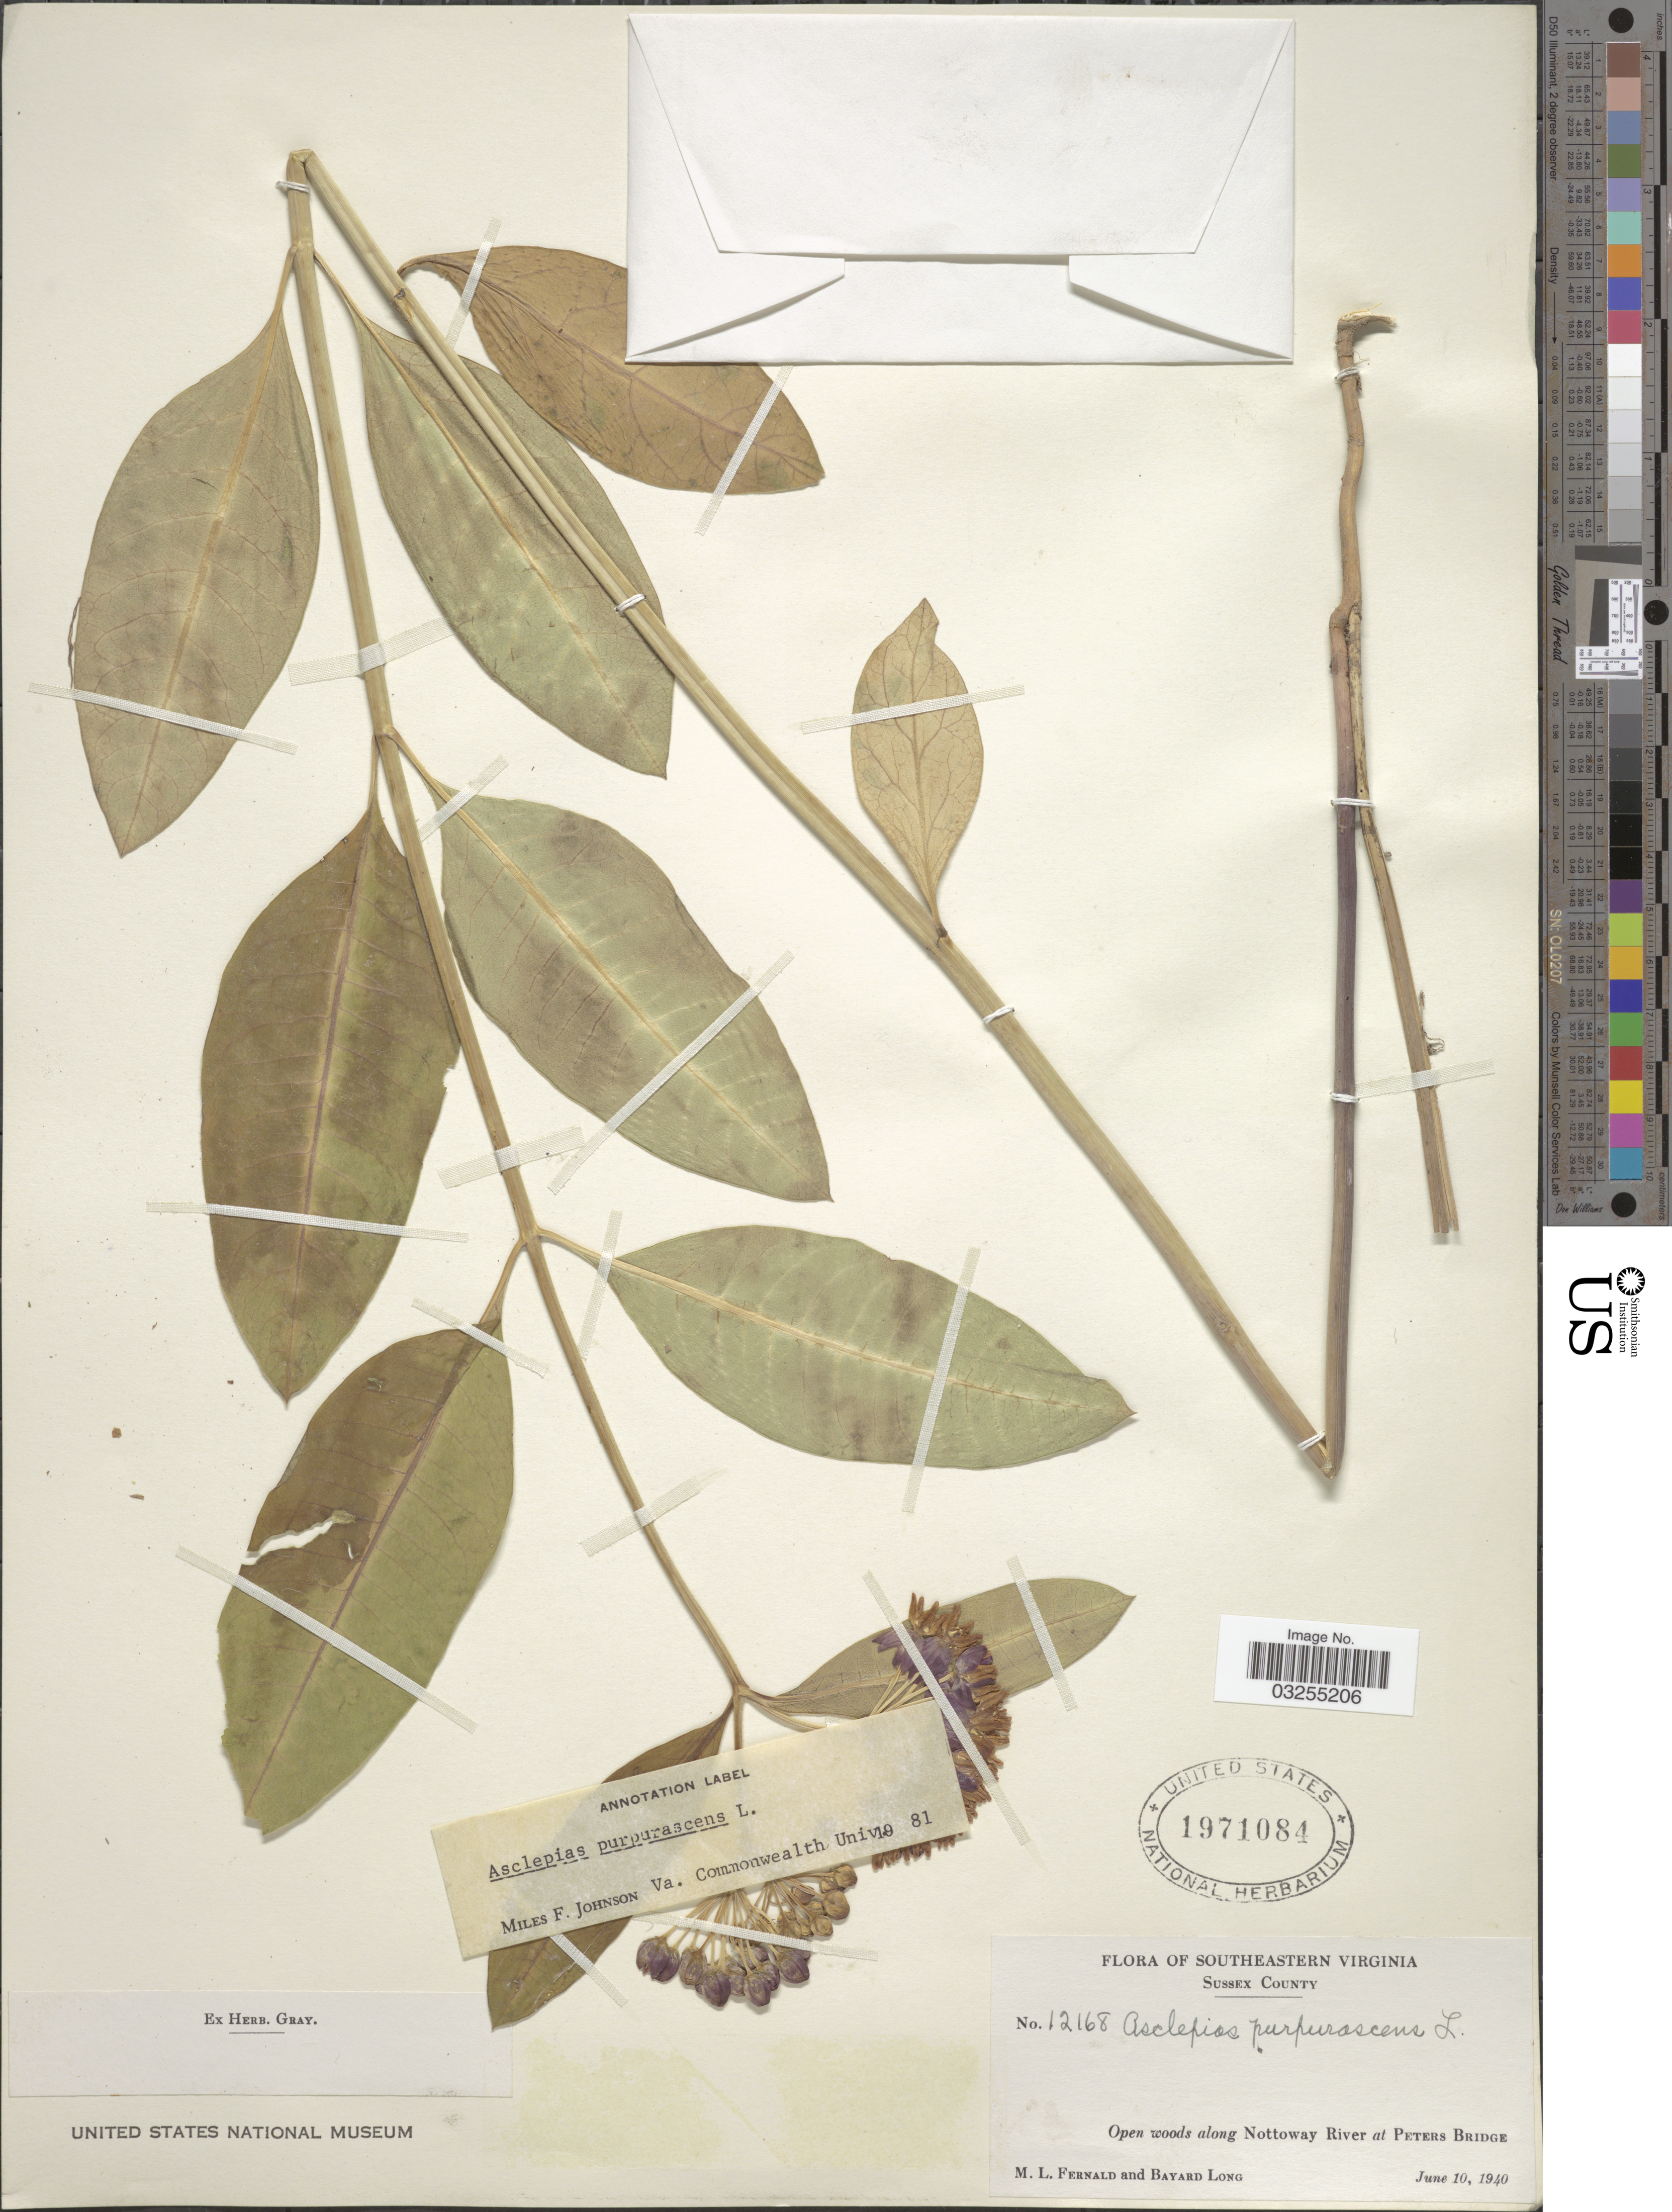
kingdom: Plantae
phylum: Tracheophyta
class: Magnoliopsida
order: Gentianales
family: Apocynaceae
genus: Asclepias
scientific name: Asclepias purpurascens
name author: L.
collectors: M. L. Fernald & B. Long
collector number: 12168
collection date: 1940-06-10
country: United States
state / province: Virginia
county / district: Sussex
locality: Southeastern Virginia. Sussex County. Open woods along Nottoway River at Peters Bridge.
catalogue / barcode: US 1971084